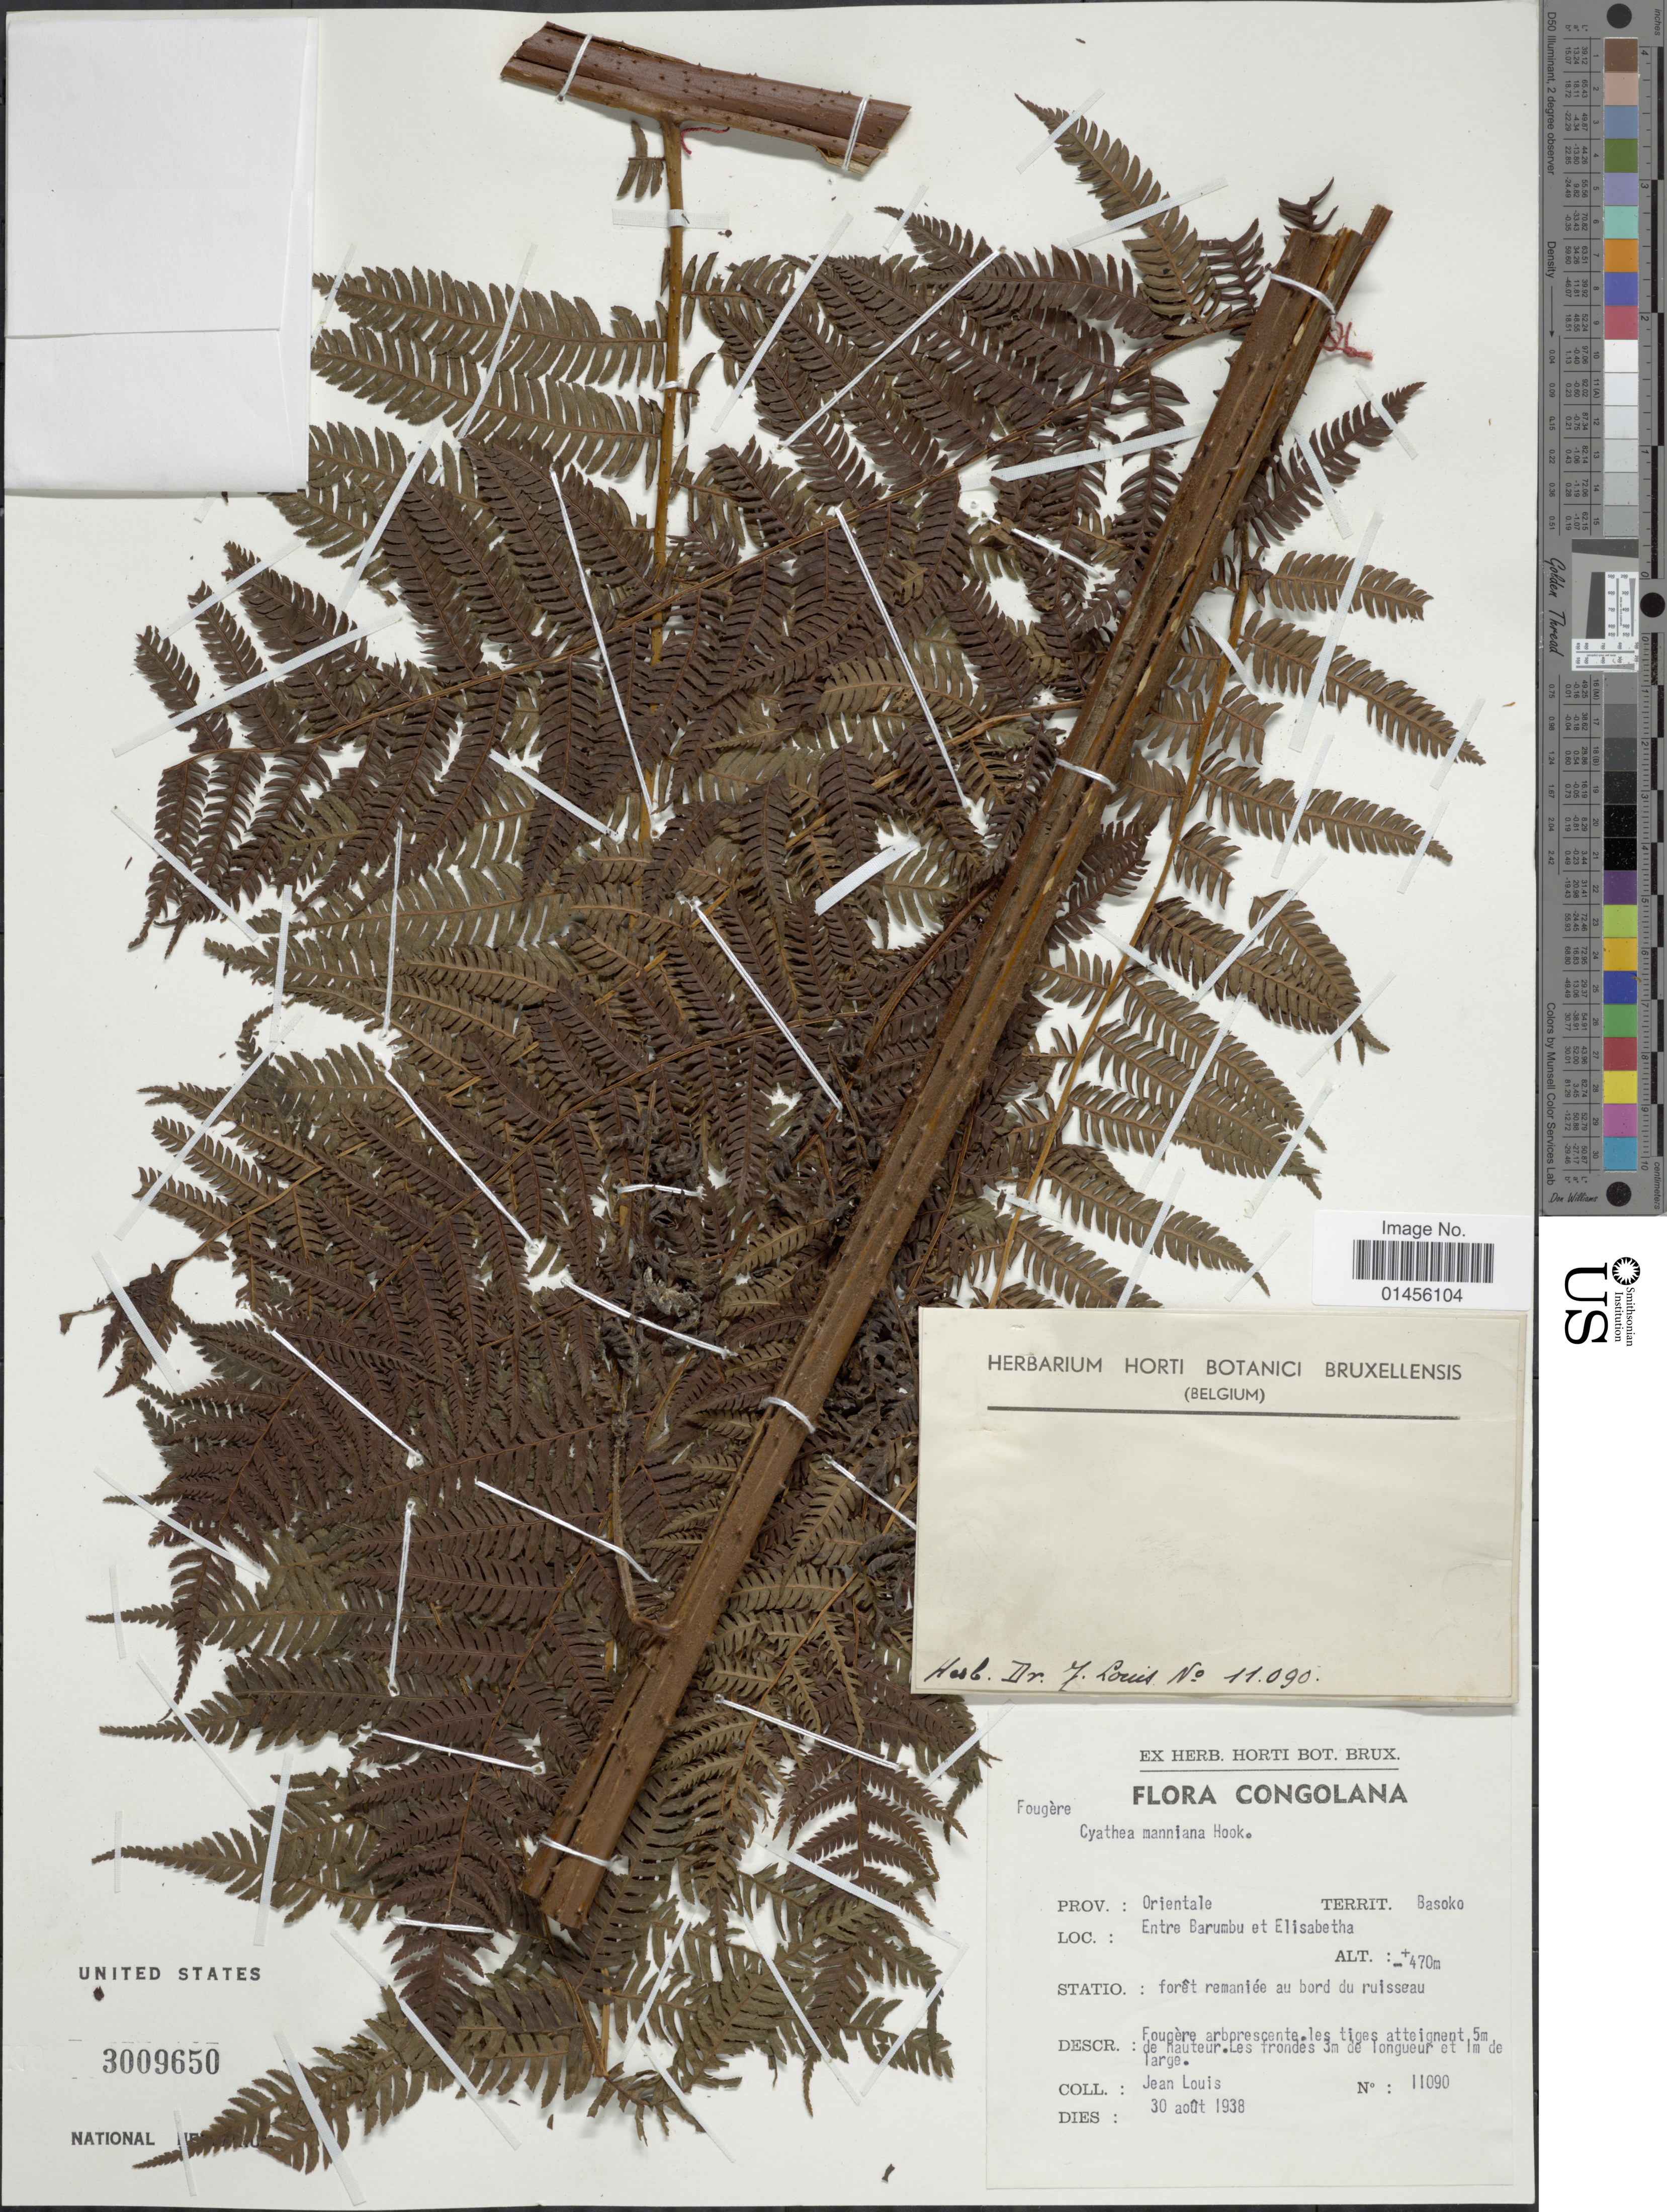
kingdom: Plantae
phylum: Tracheophyta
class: Polypodiopsida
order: Cyatheales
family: Cyatheaceae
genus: Alsophila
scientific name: Alsophila manniana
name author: (Hook.) R.M. Tryon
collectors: J. Louis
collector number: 11090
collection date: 1938-08-30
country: Congo, Democratic Republic of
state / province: Tshopo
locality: Territ. Basoko, ENtre Barumbu et Elisabetha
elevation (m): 470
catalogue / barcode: US 3009650